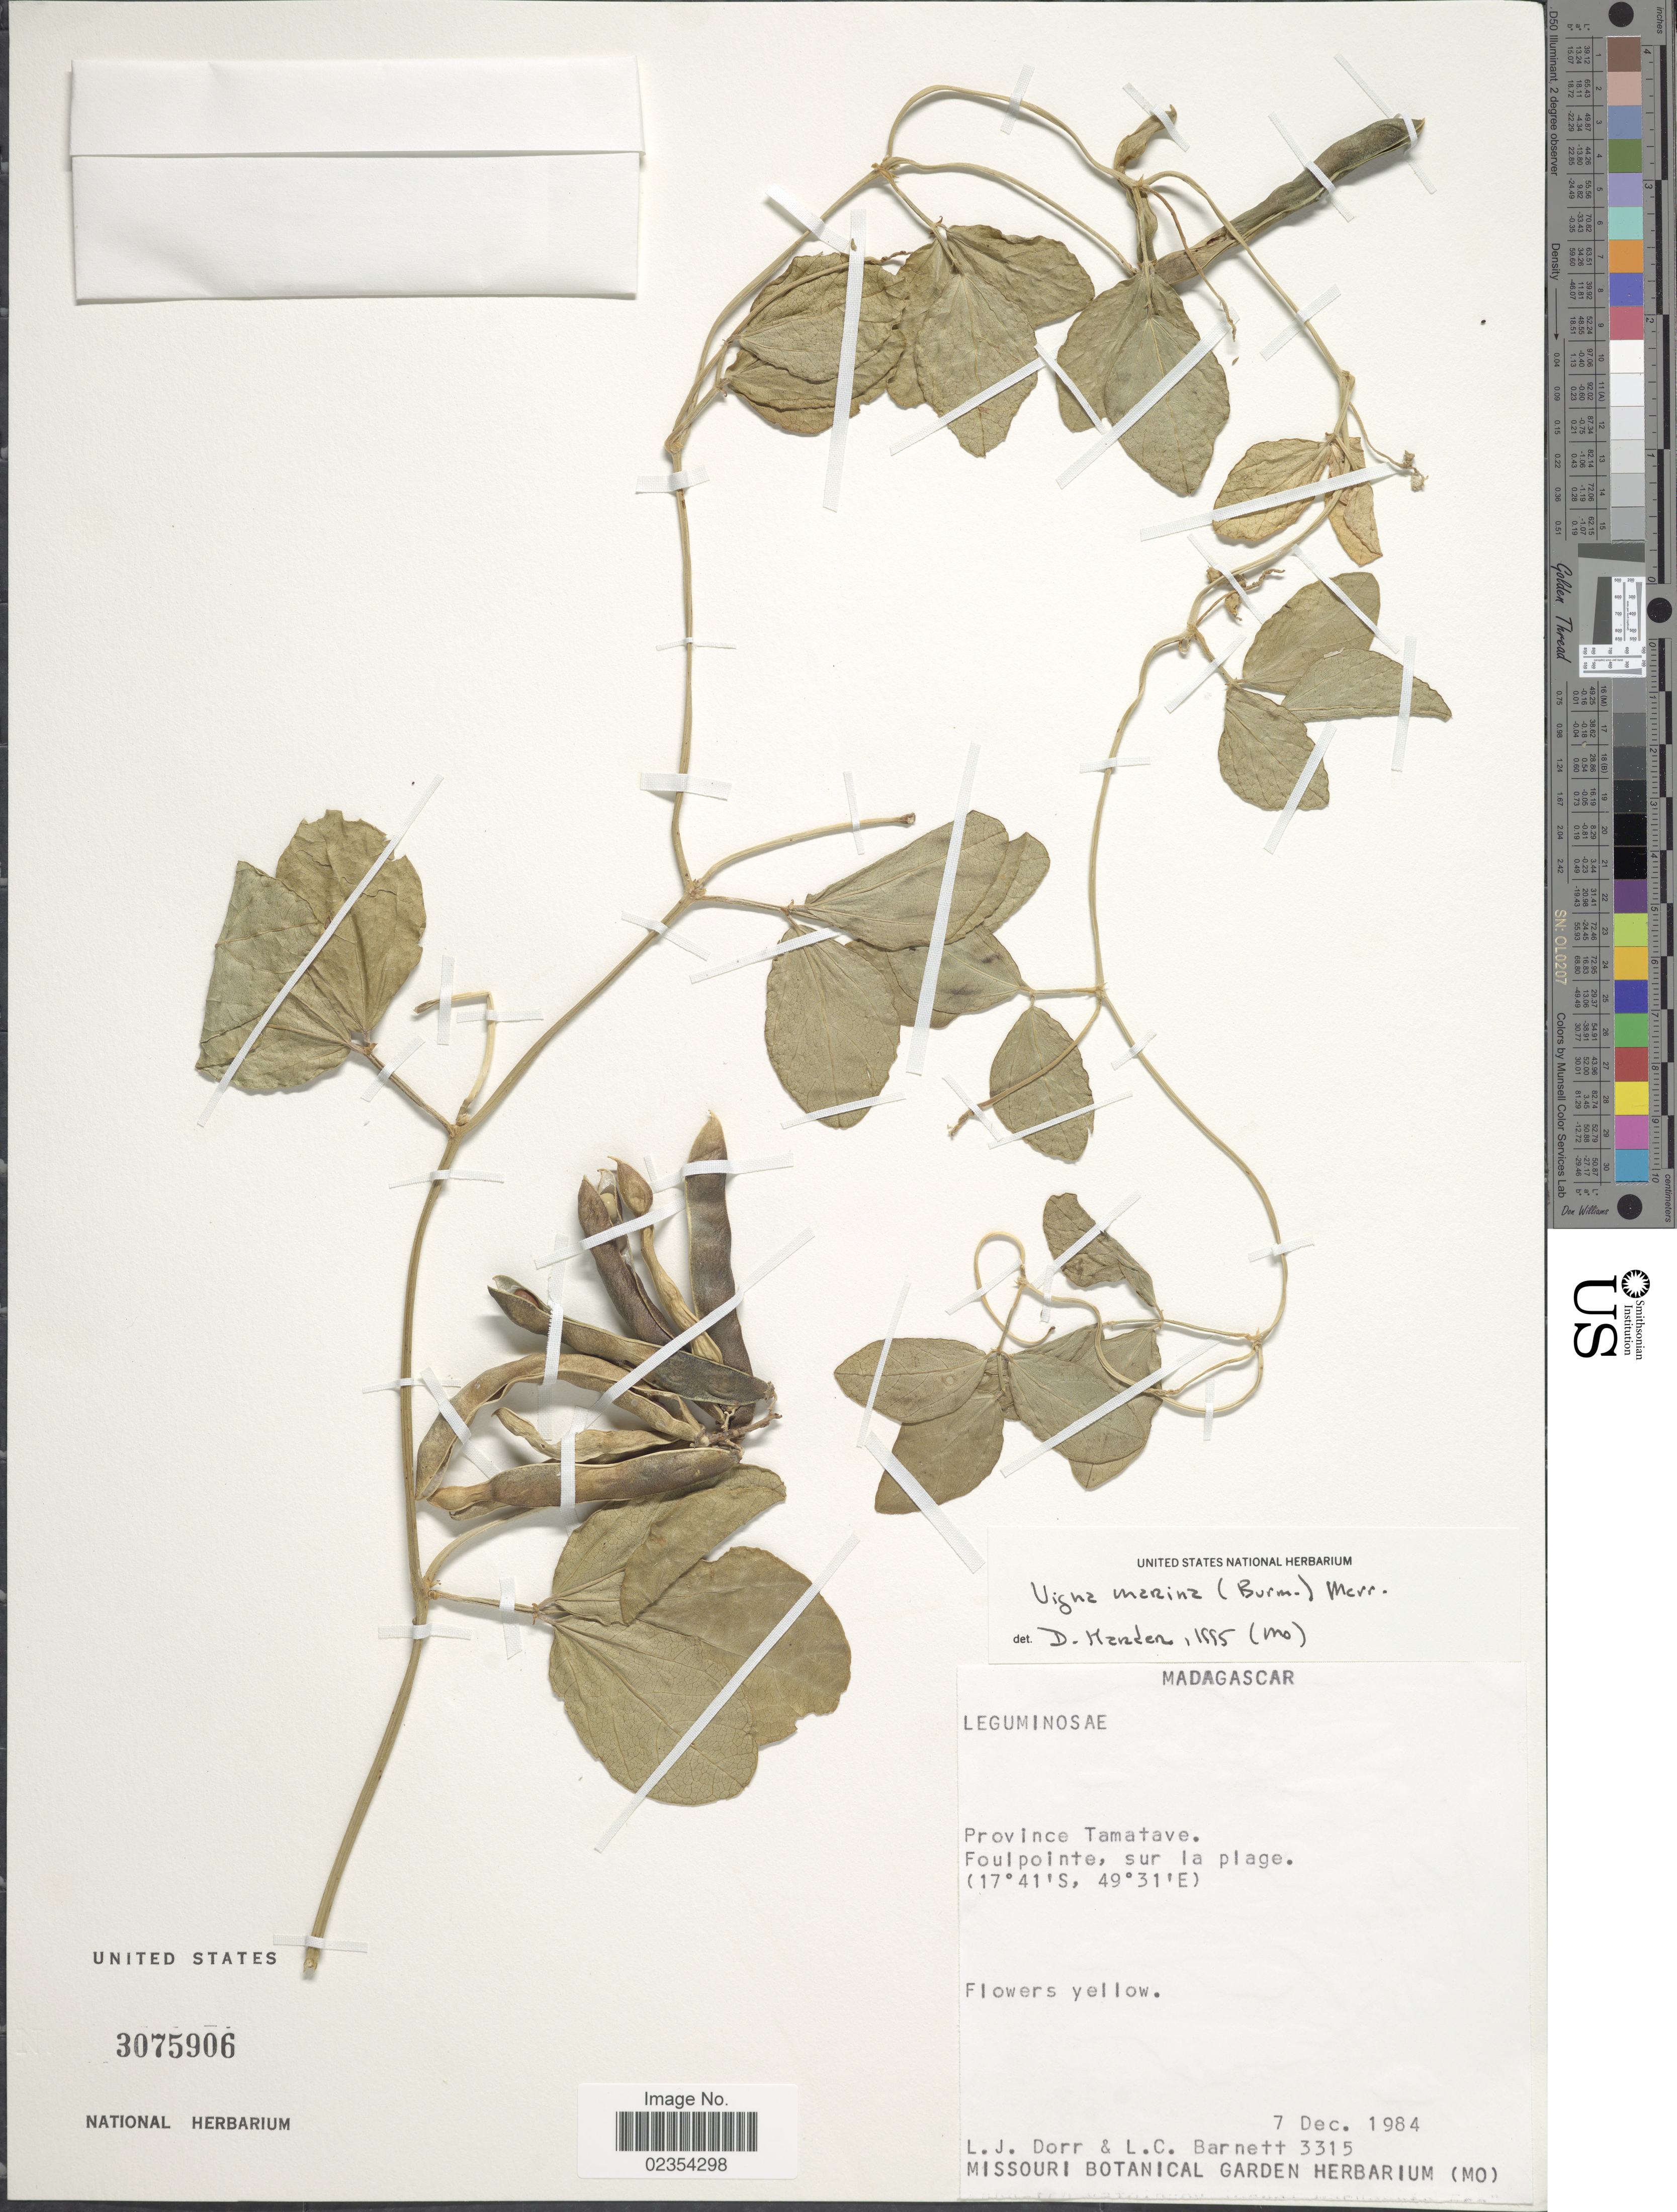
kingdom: Plantae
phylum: Tracheophyta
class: Magnoliopsida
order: Fabales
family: Fabaceae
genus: Vigna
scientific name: Vigna marina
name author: (Burm.) Merr.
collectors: L. C. Barnett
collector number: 3315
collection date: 1984-12-07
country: Madagascar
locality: Province Tamatave, Foulpointe, sur la plage.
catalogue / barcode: US 3075906